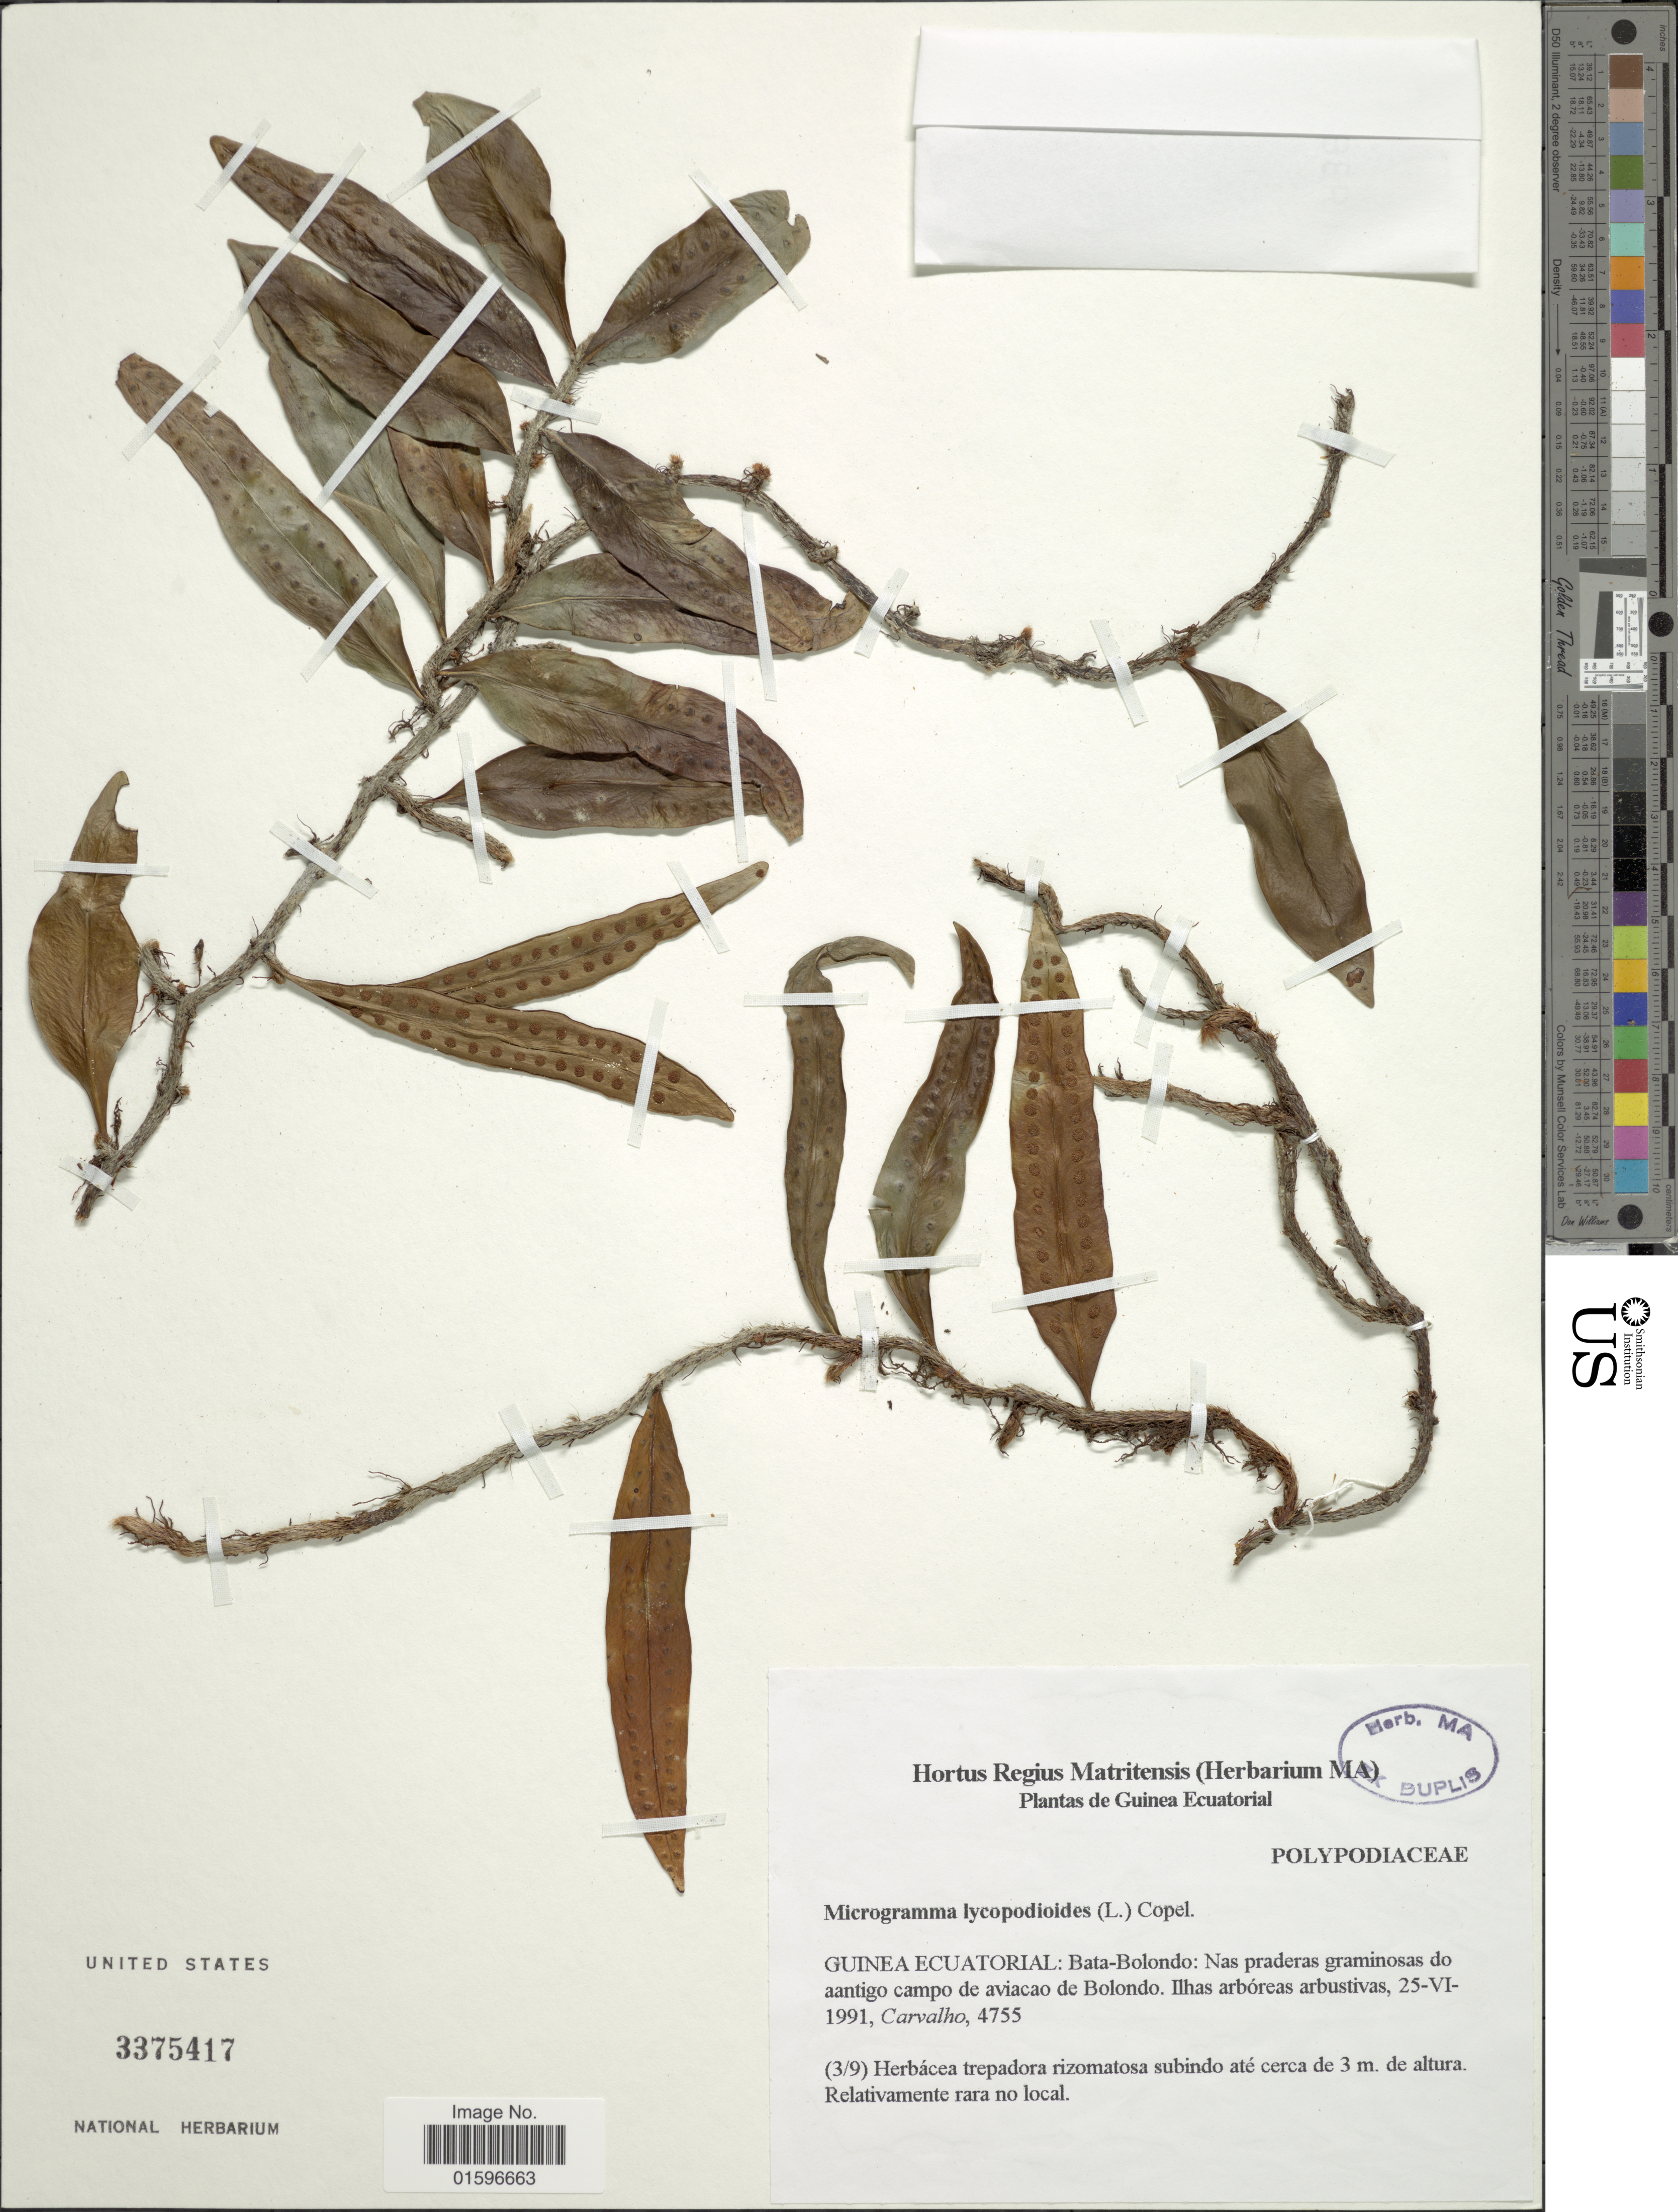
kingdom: Plantae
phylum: Tracheophyta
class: Polypodiopsida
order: Polypodiales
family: Polypodiaceae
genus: Polypodium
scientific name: Polypodium lycopodioides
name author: L.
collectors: Carvalho, --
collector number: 4755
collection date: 1991-06-25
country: Equatorial Guinea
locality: Guinea Ecuatorial: Bata-Bolondo: Nas praderas graminosas do aantigo campo de aviacao de Bolondo. Ilhas arboreas arbustivas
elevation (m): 3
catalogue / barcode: US 3375417